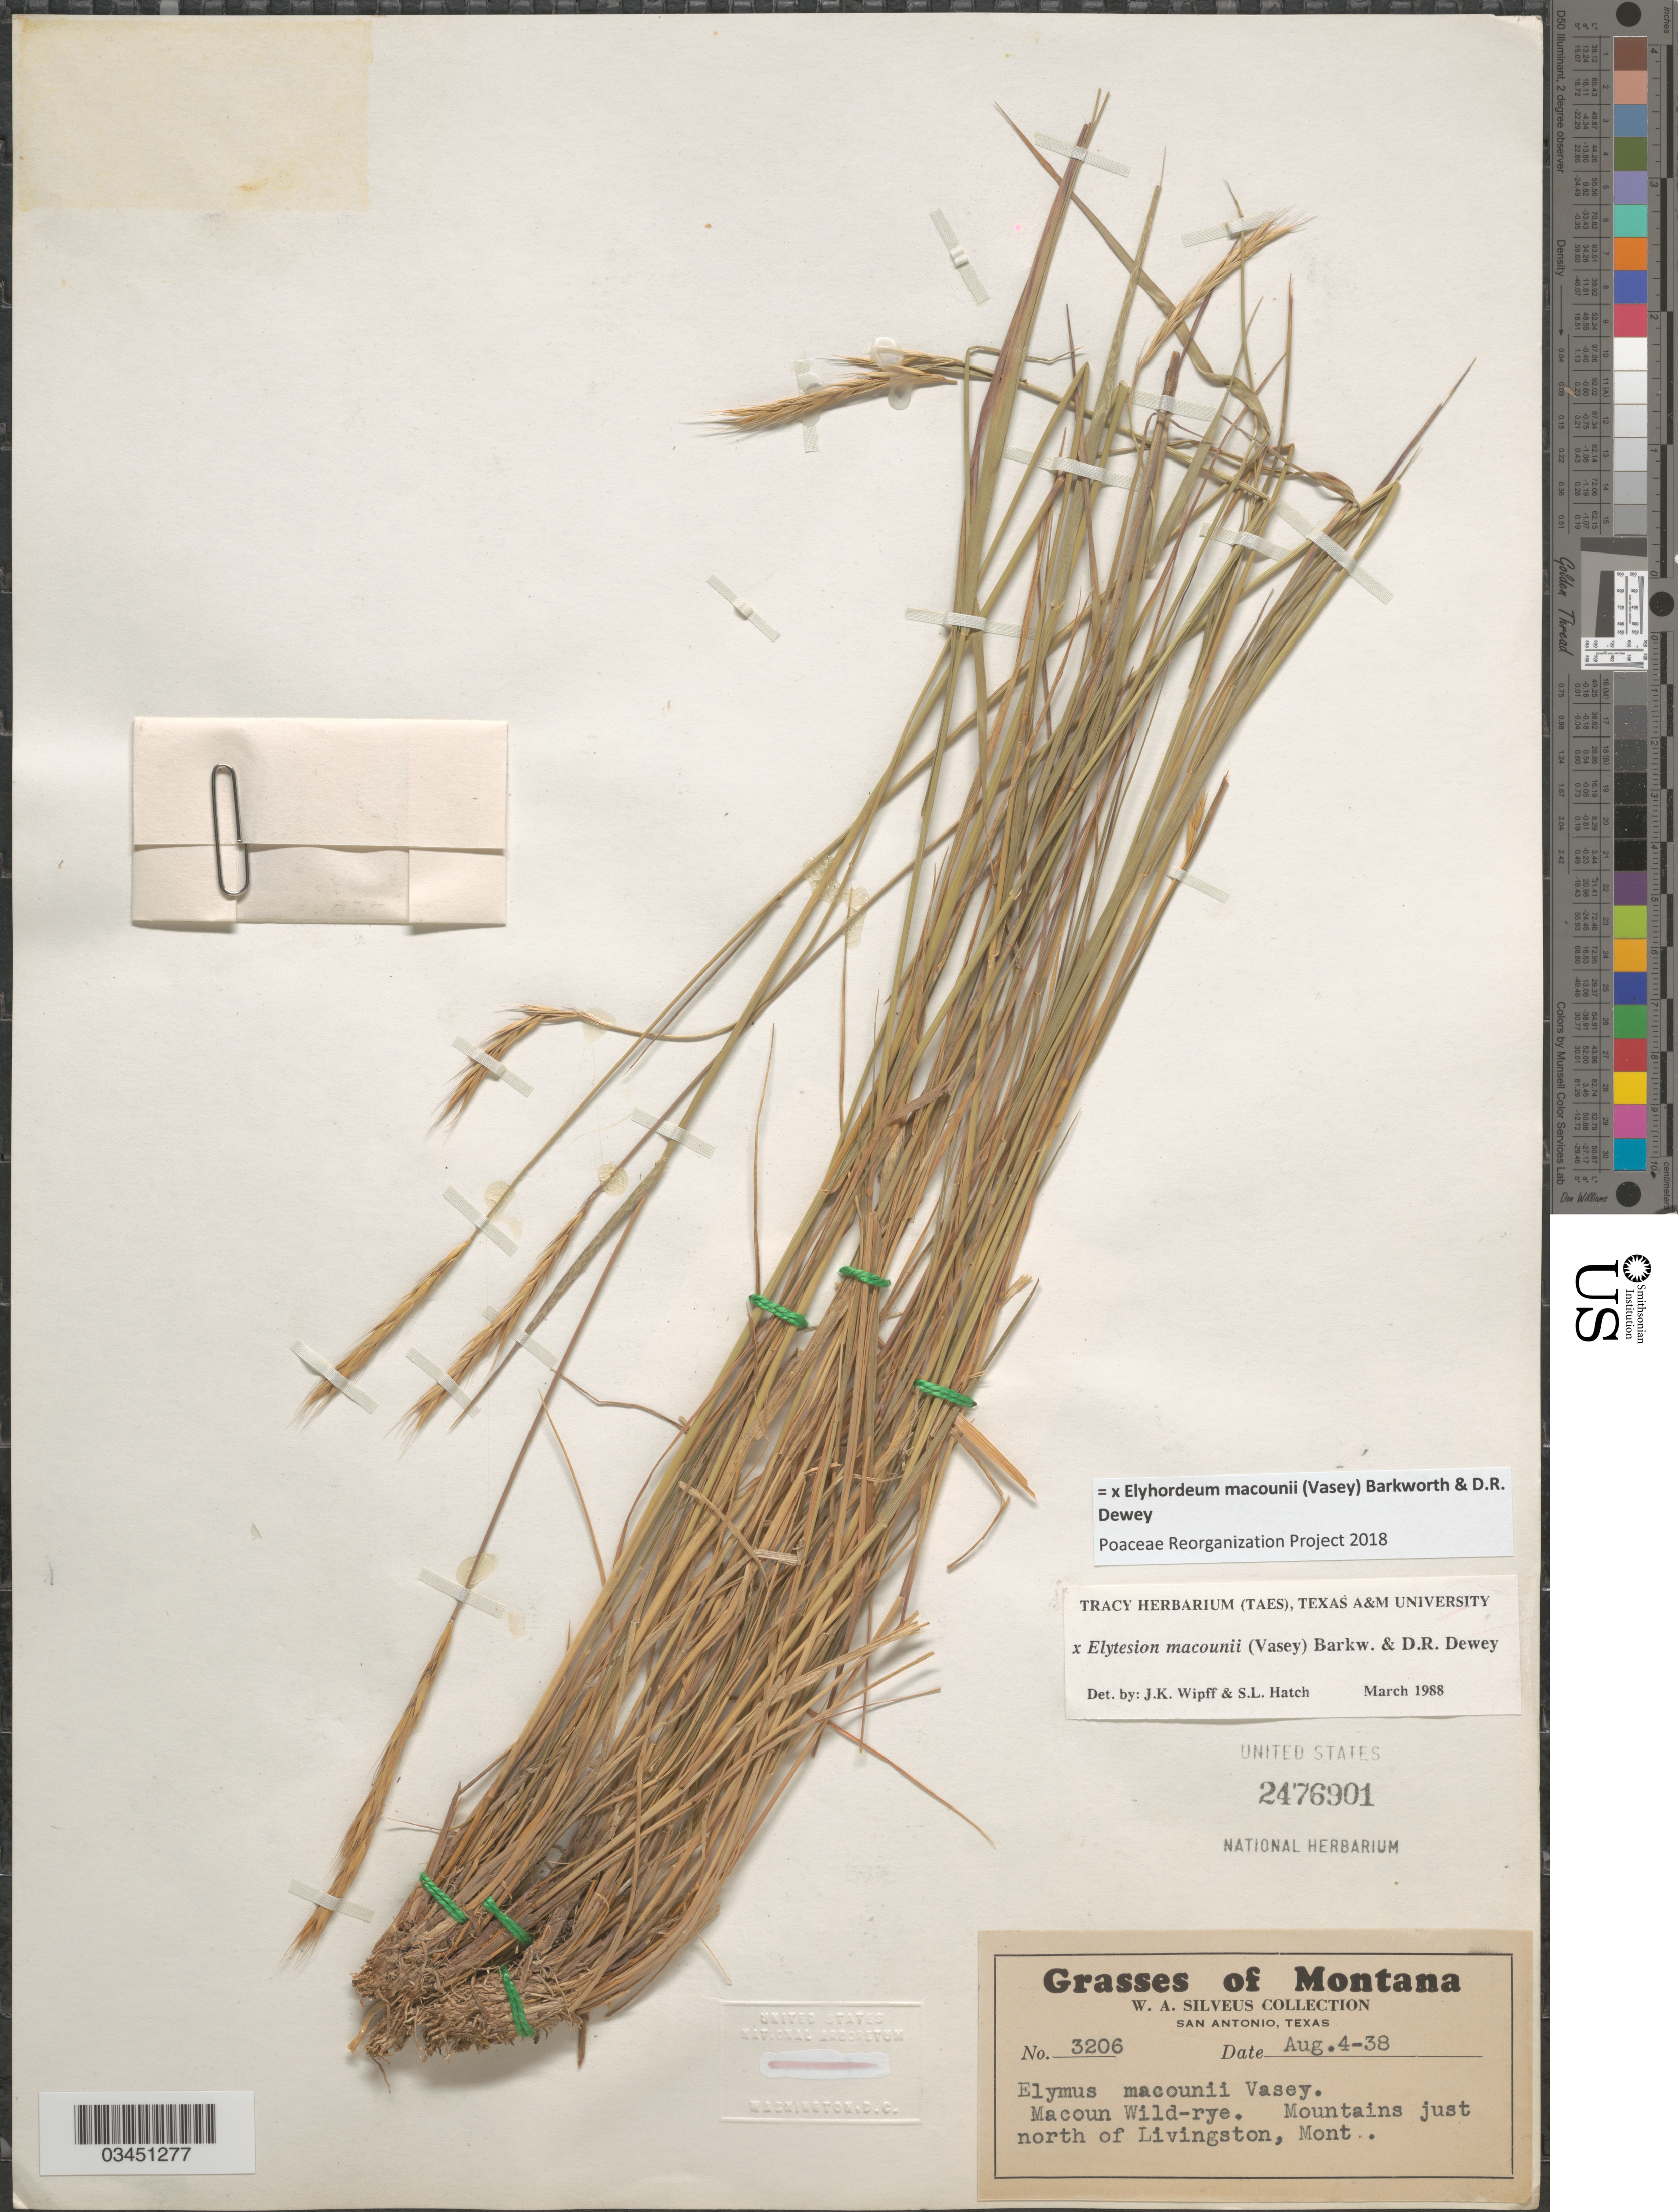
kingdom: Plantae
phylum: Tracheophyta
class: Liliopsida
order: Poales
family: Poaceae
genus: Elyhordeum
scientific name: x Elyhordeum macounii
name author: (Vasey) Barkworth & Dewey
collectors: W. Silveus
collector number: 3206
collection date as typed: Transcribed d/m/y: 4/8/38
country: United States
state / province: Montana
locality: Mountains just north of Livingston.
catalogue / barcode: US 2476901